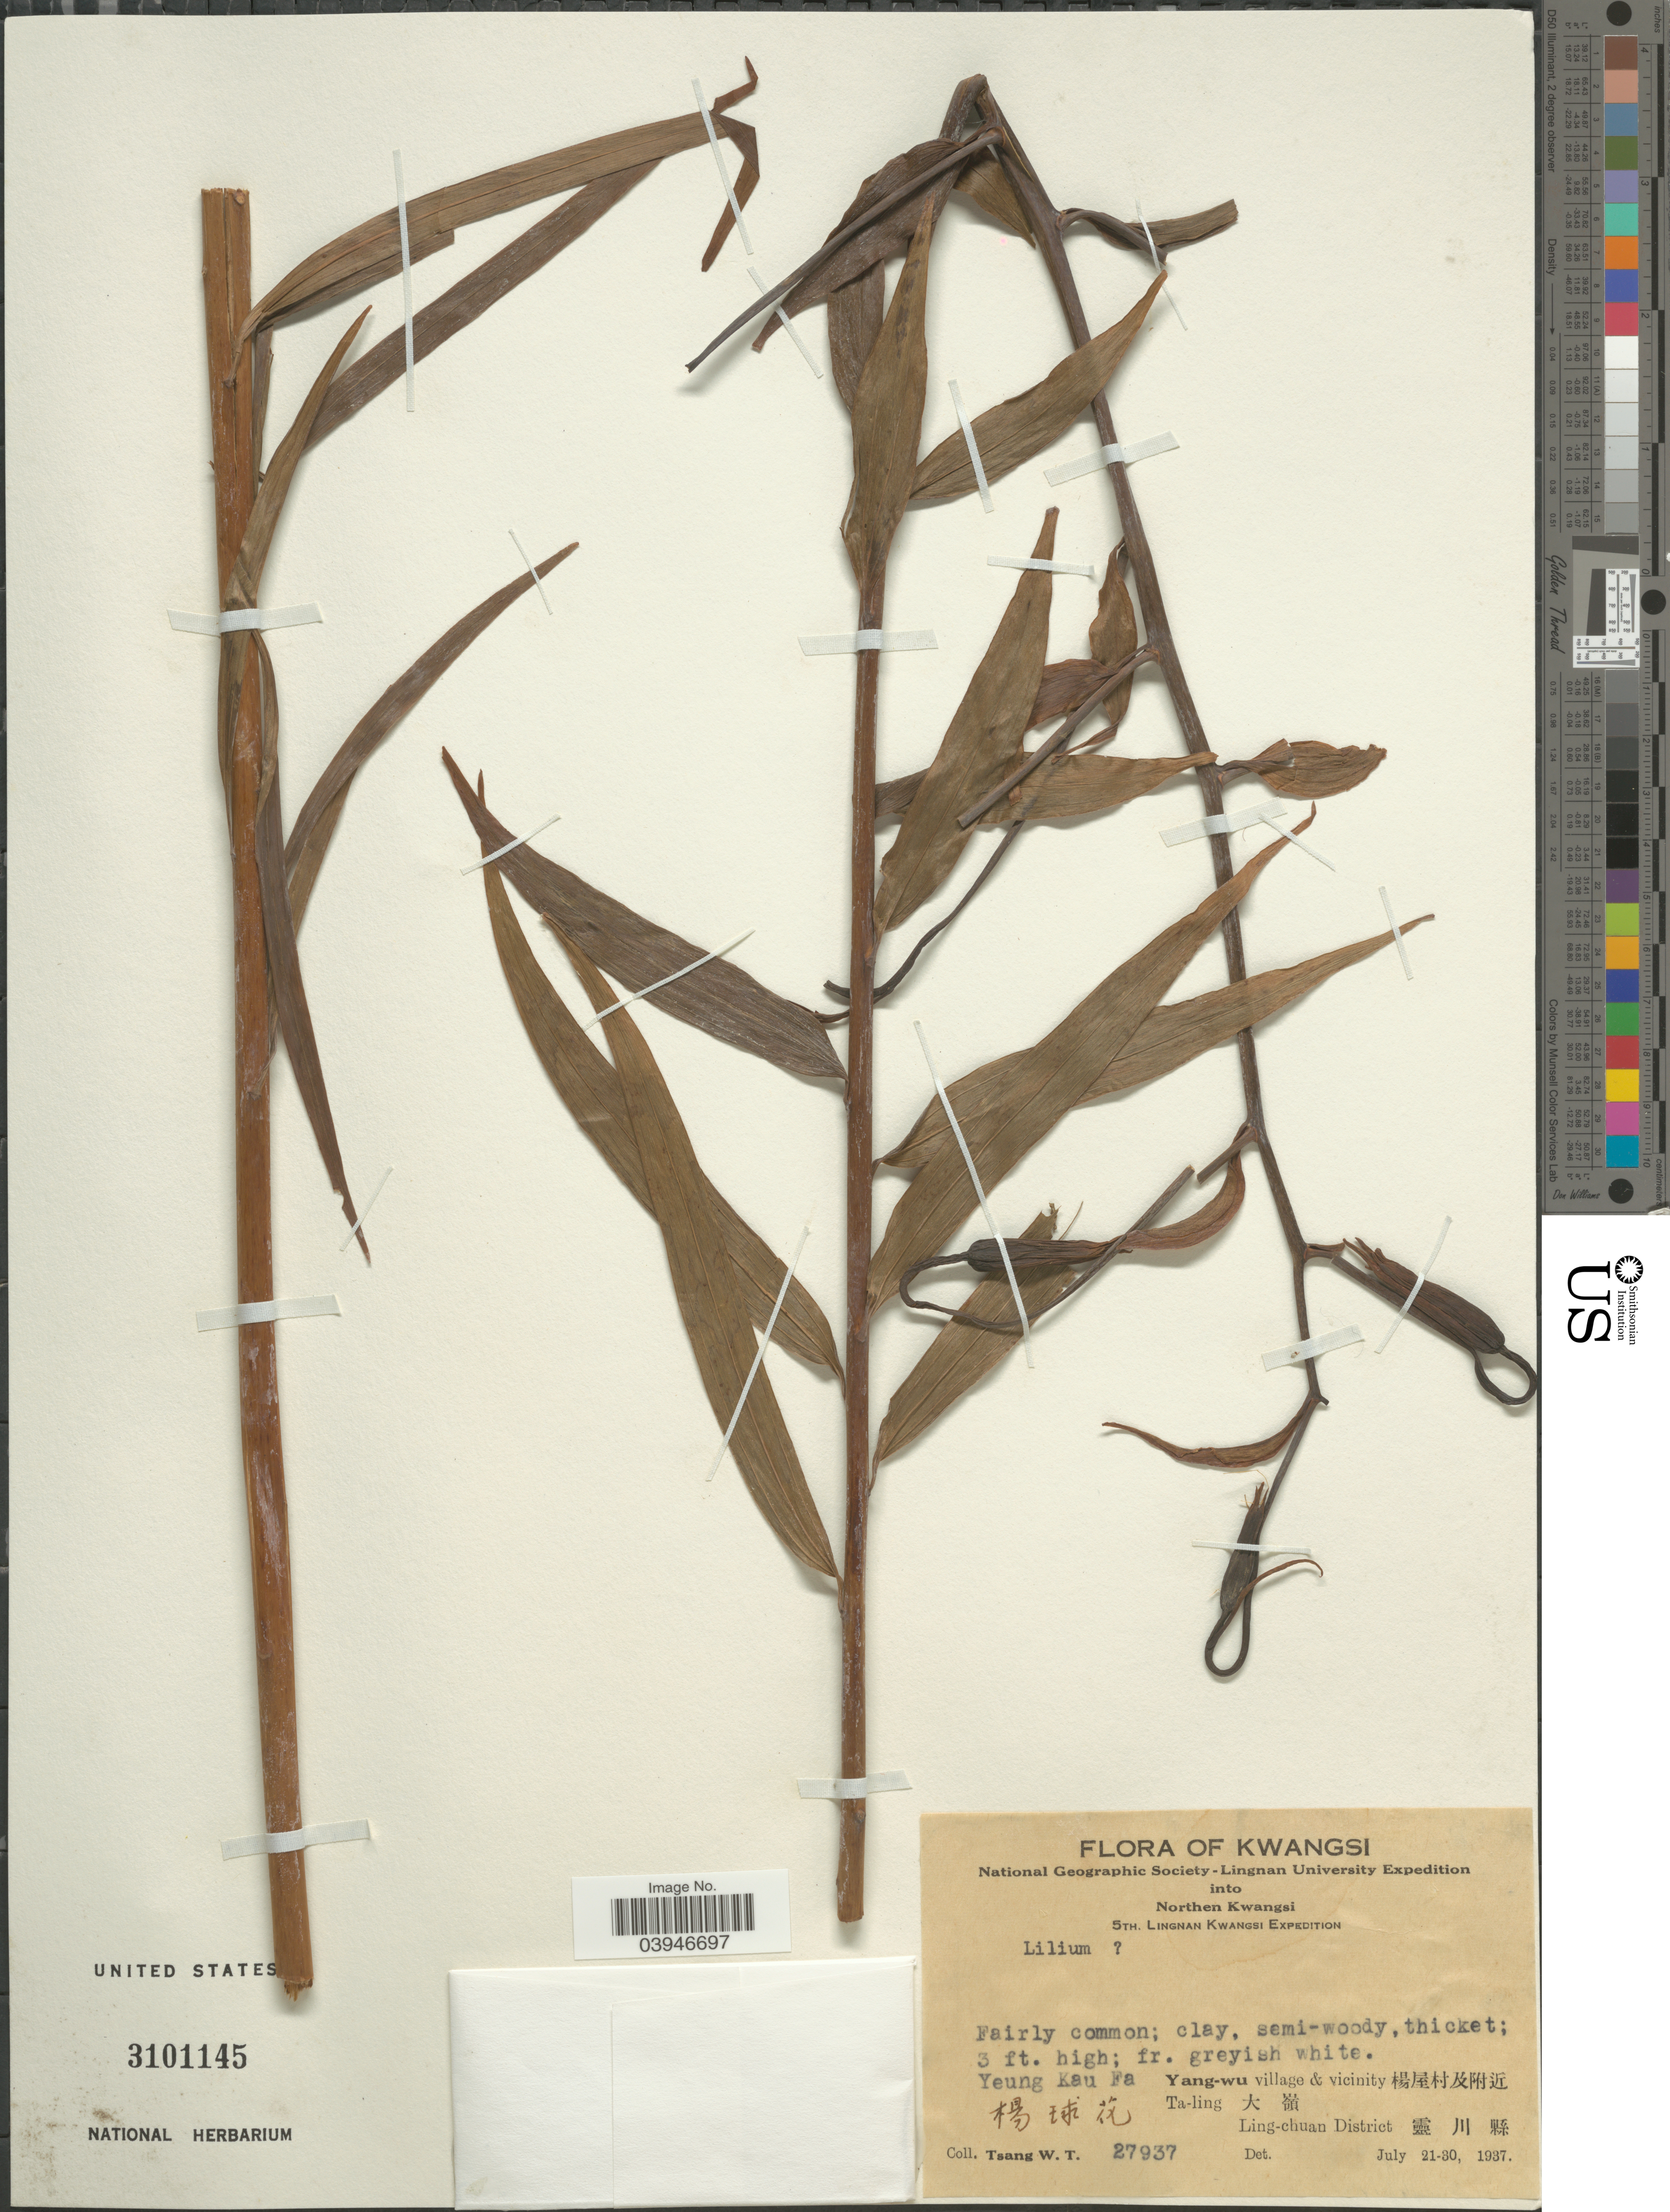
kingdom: Plantae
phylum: Tracheophyta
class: Liliopsida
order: Liliales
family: Liliaceae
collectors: W. T. Tsang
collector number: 27937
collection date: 1937-07-21/1937-07-30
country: China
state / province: Guangxi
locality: Kwangsi.Northen Kwangsi. Yeung Kau Fa . Yang-wu village & vicinity Ta-ling . Ling-chuan District .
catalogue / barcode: US 3101145